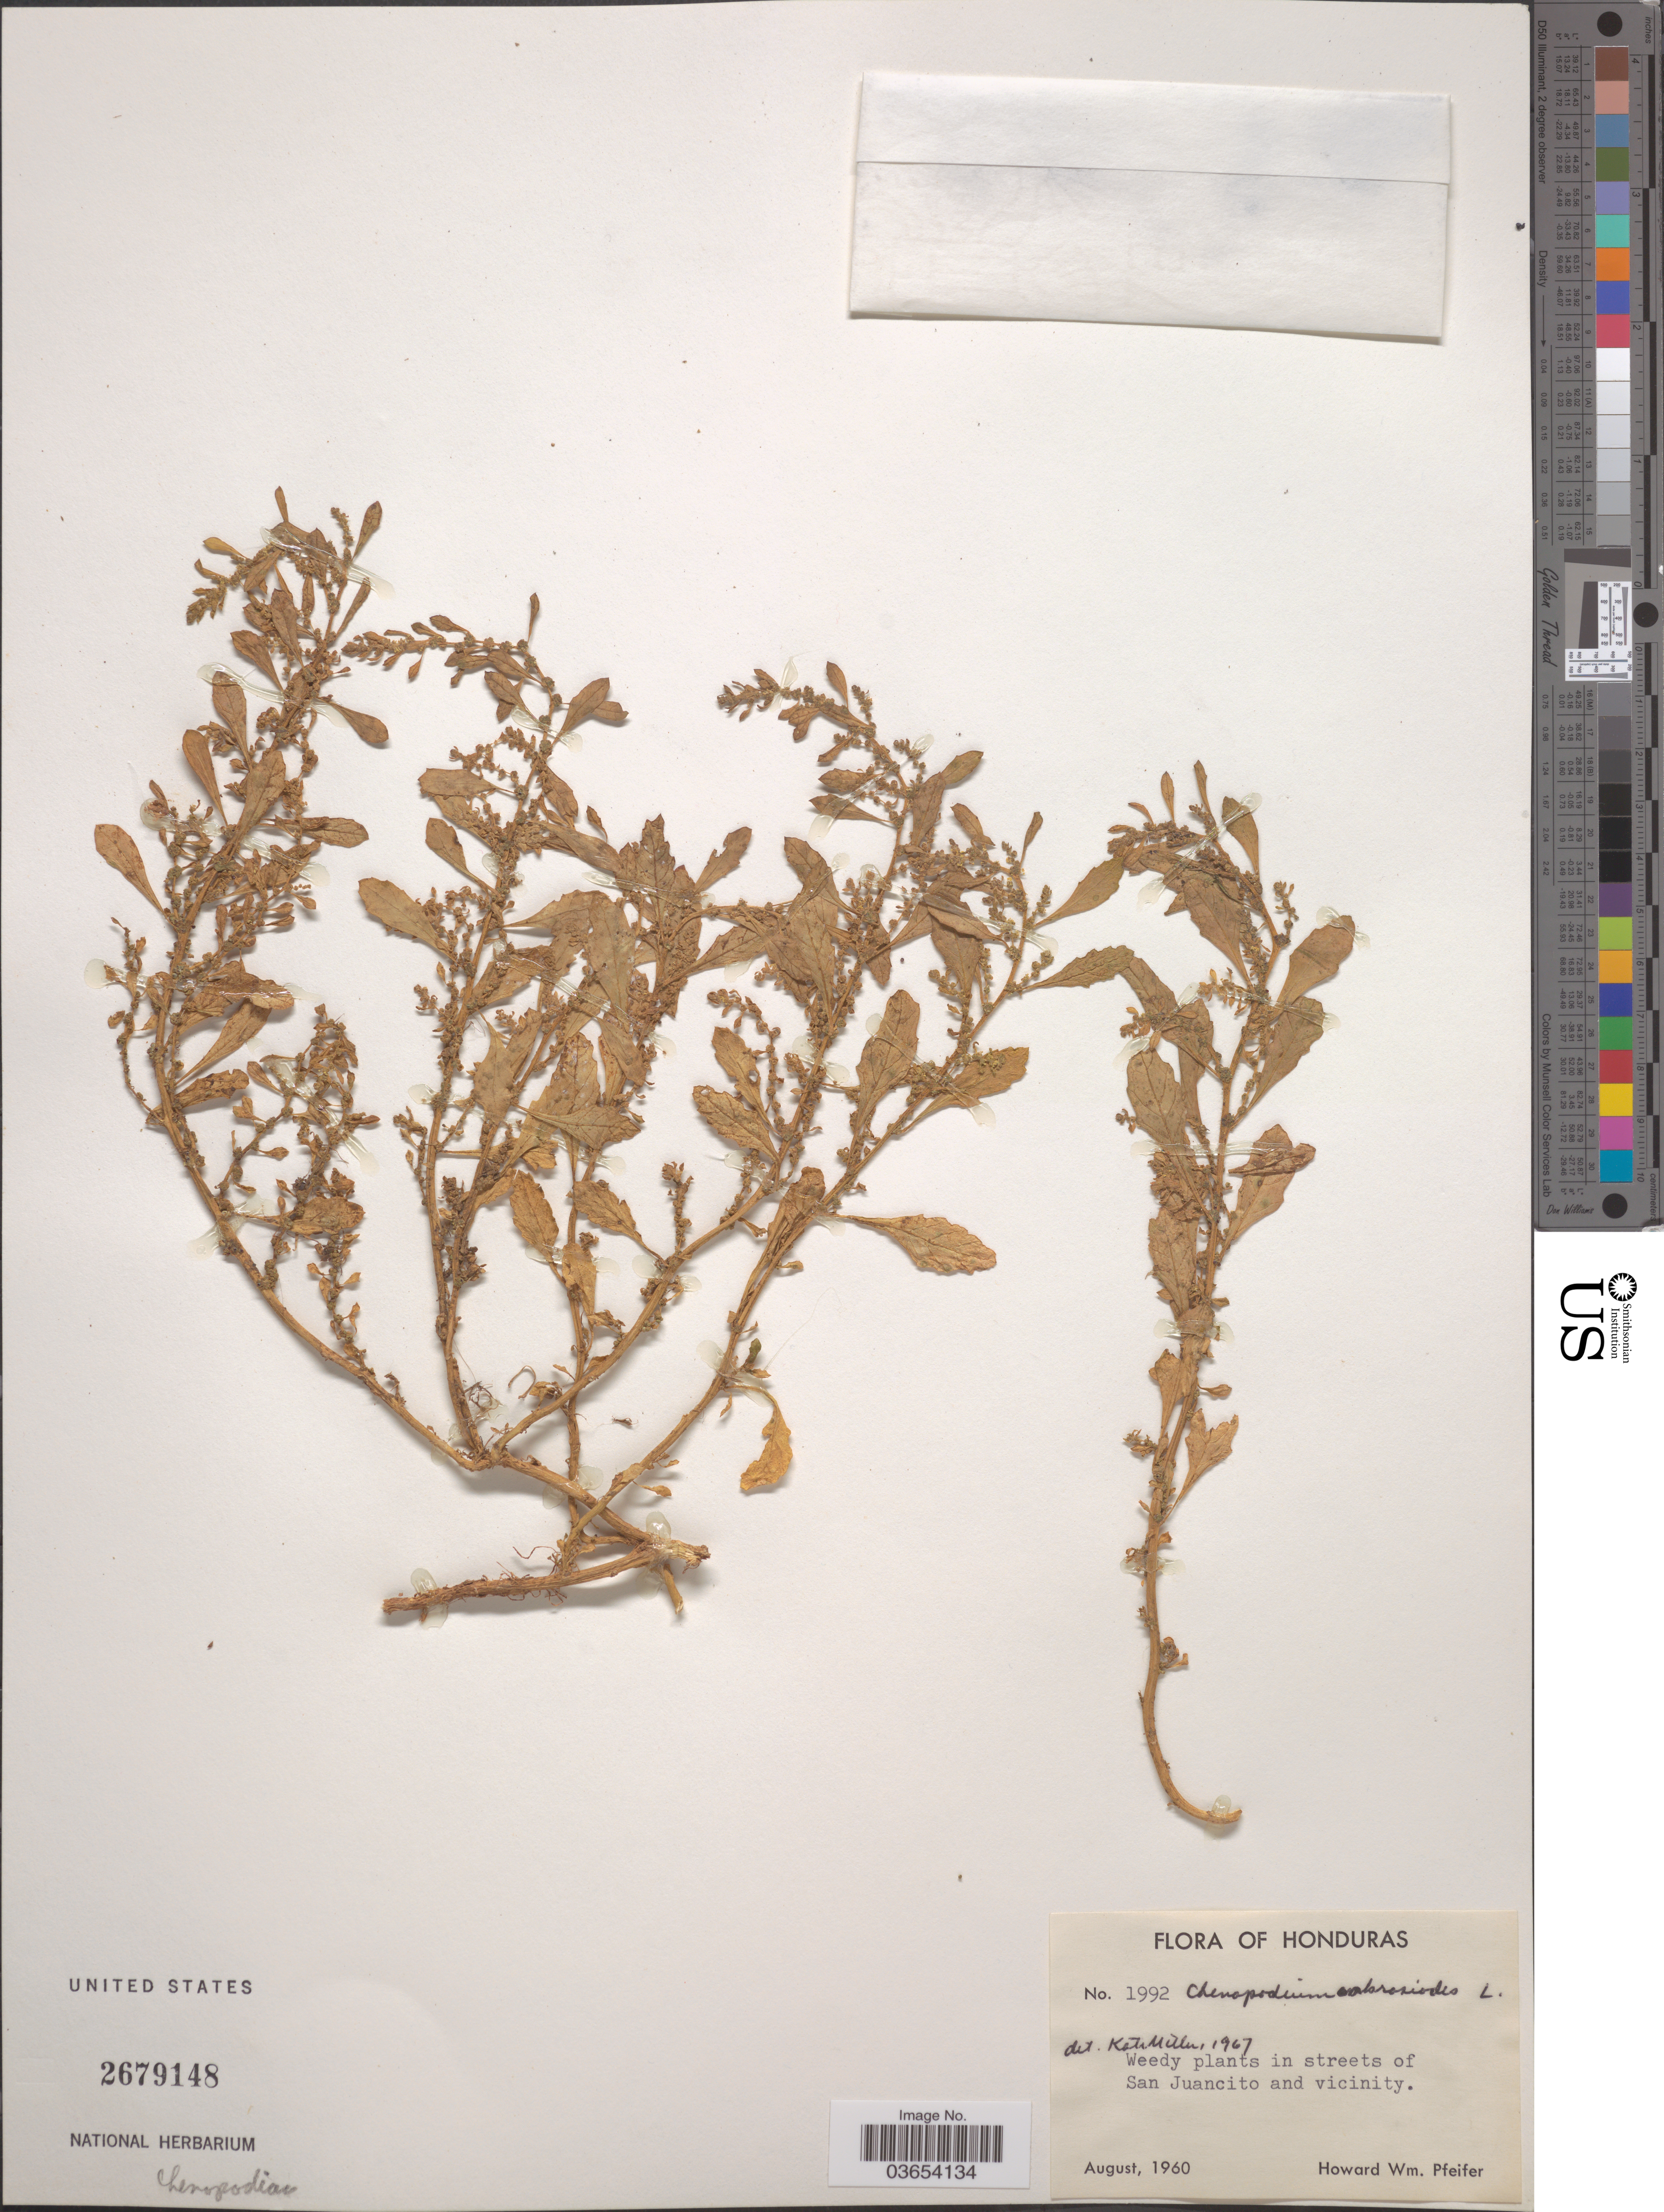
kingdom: Plantae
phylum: Tracheophyta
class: Magnoliopsida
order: Caryophyllales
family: Amaranthaceae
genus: Chenopodium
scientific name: Chenopodium ambrosioides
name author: L.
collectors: H. W. Pfeifer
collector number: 1992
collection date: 1960-08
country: Honduras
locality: San Juancito and vicinity.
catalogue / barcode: US 2679148